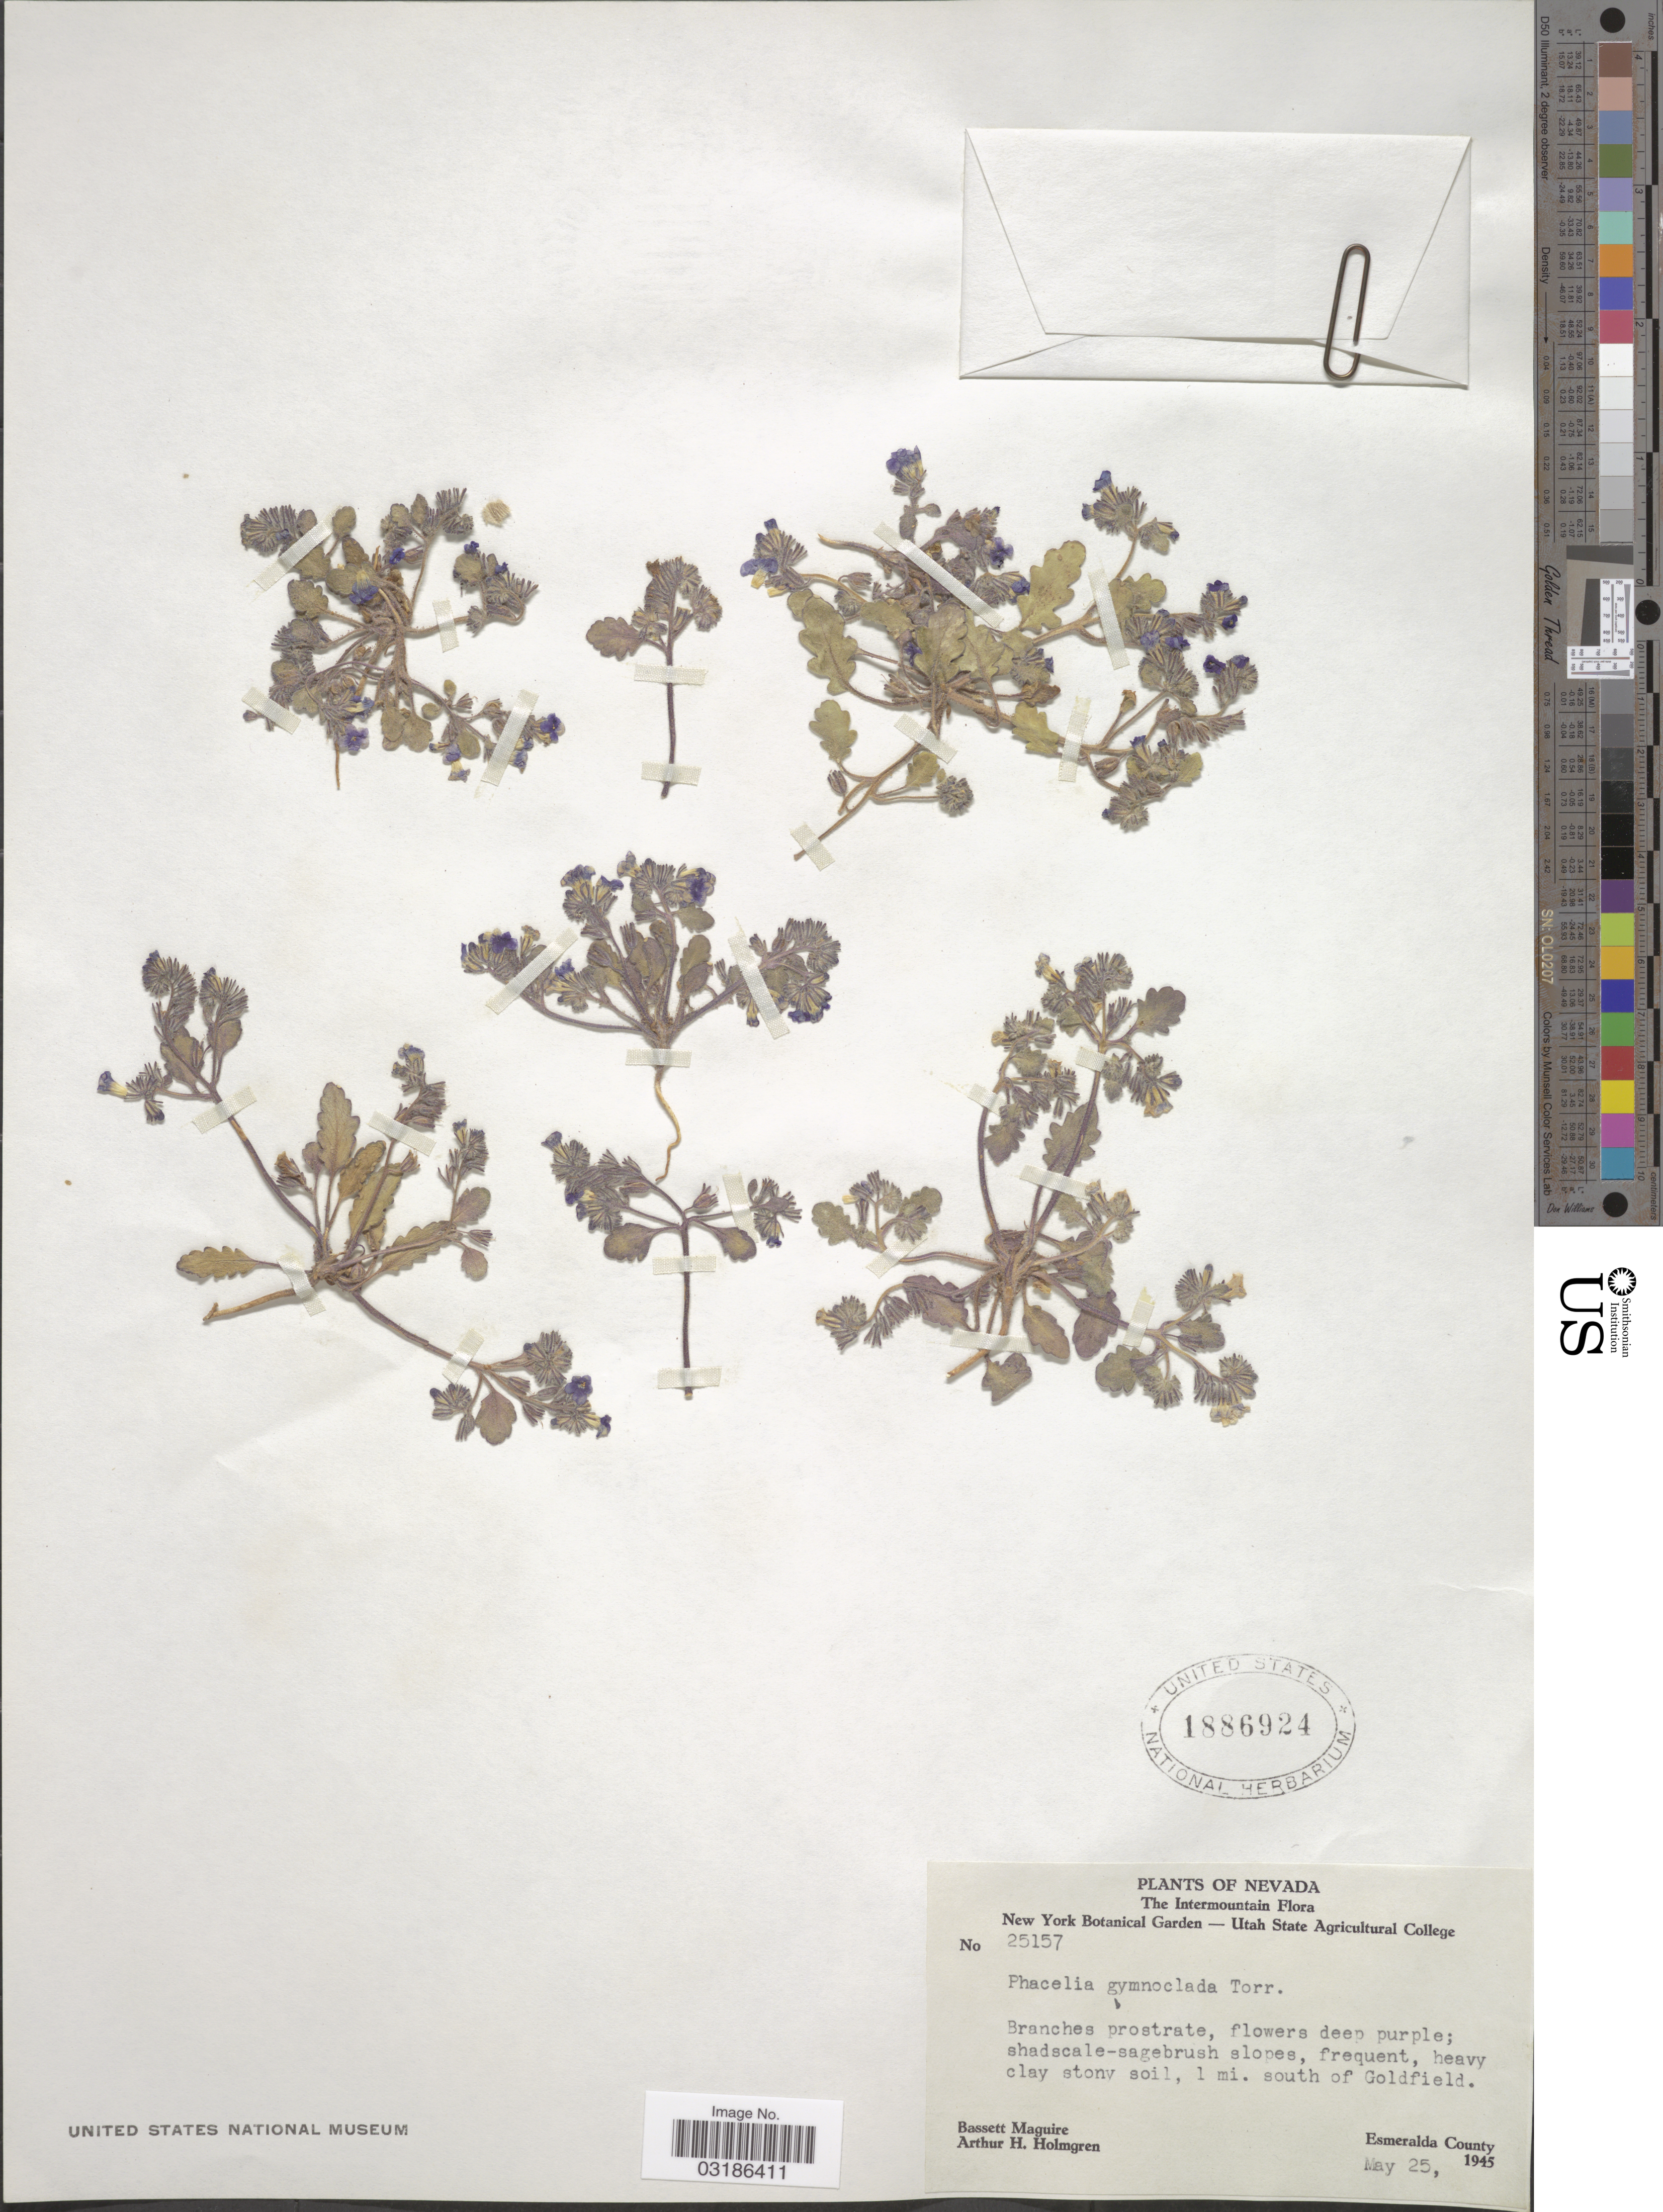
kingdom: Plantae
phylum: Tracheophyta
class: Magnoliopsida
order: Boraginales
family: Hydrophyllaceae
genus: Phacelia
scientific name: Phacelia gymnoclada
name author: Torr. in C. King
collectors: B. Maguire & A. H. Holmgren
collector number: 25157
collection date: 1945-05-25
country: United States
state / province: Nevada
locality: The Intermountain. 1 mi. south of Goldfield. Esmeralda County.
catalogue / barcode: US 1886924